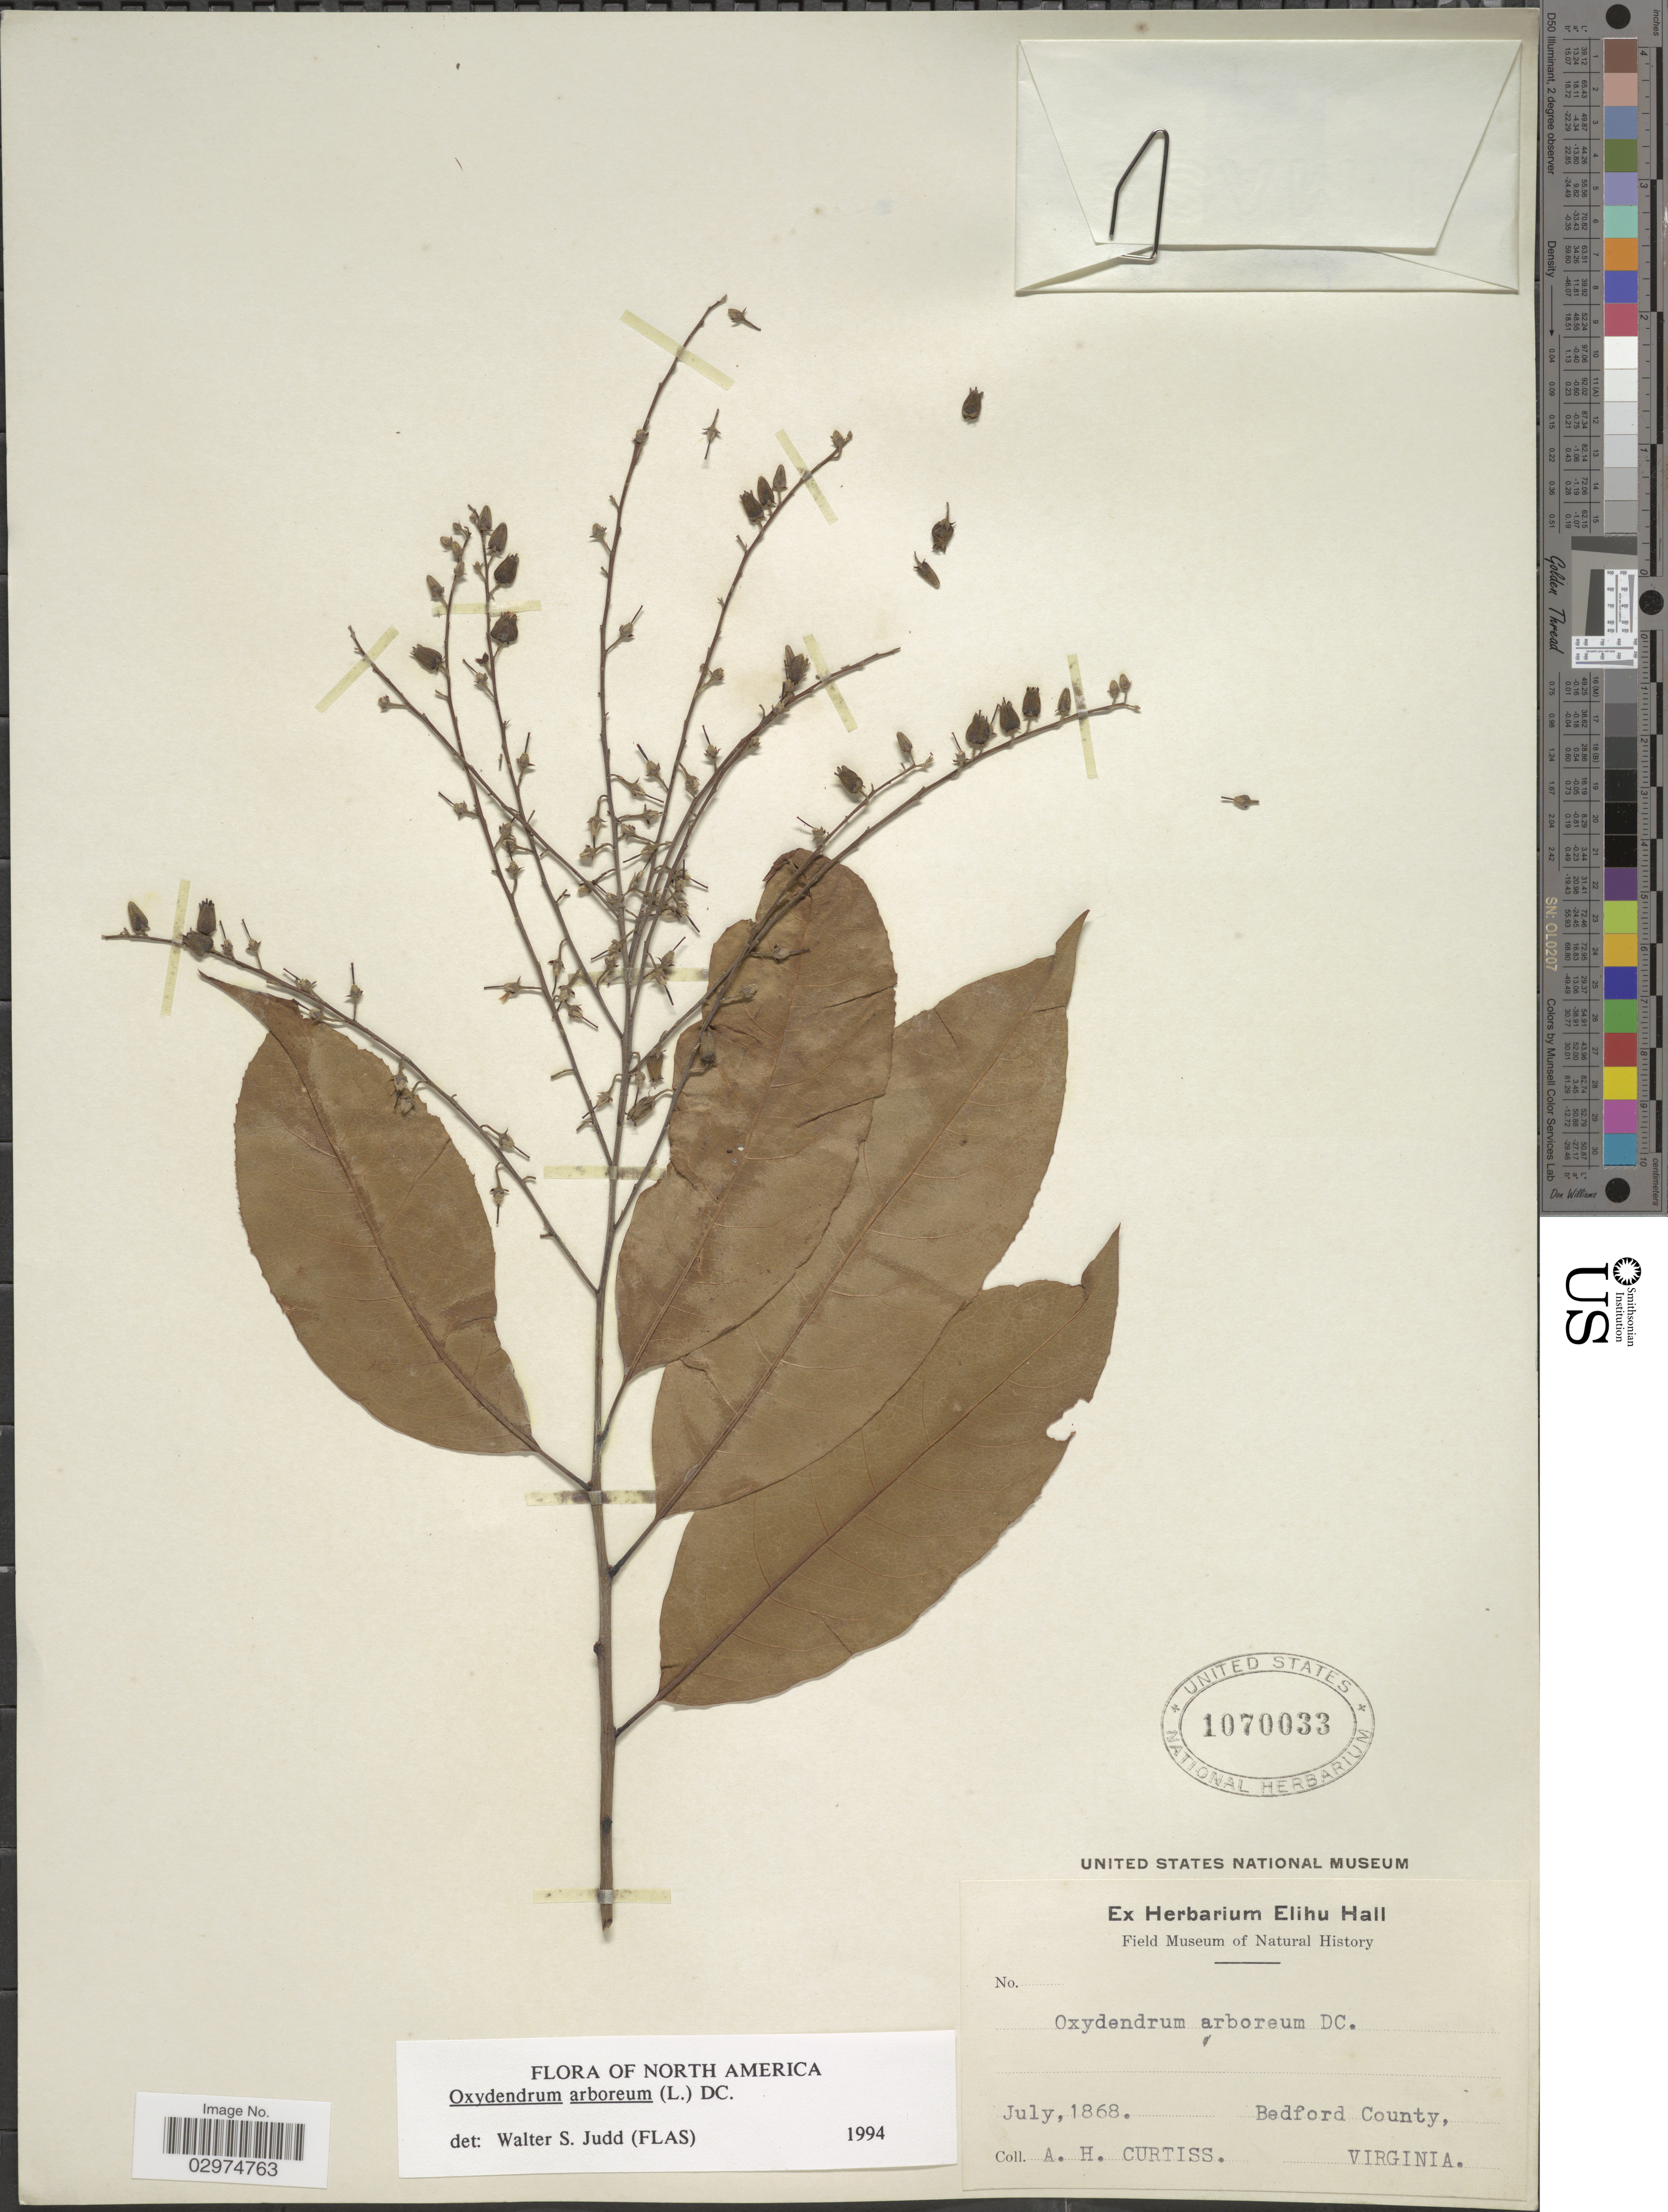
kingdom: Plantae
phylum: Tracheophyta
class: Magnoliopsida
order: Ericales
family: Ericaceae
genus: Oxydendrum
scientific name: Oxydendrum arboreum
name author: (L.) DC.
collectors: A. H. Curtiss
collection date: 1868-07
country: United States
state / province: Virginia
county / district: Bedford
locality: Bedford County.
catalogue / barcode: US 1070033